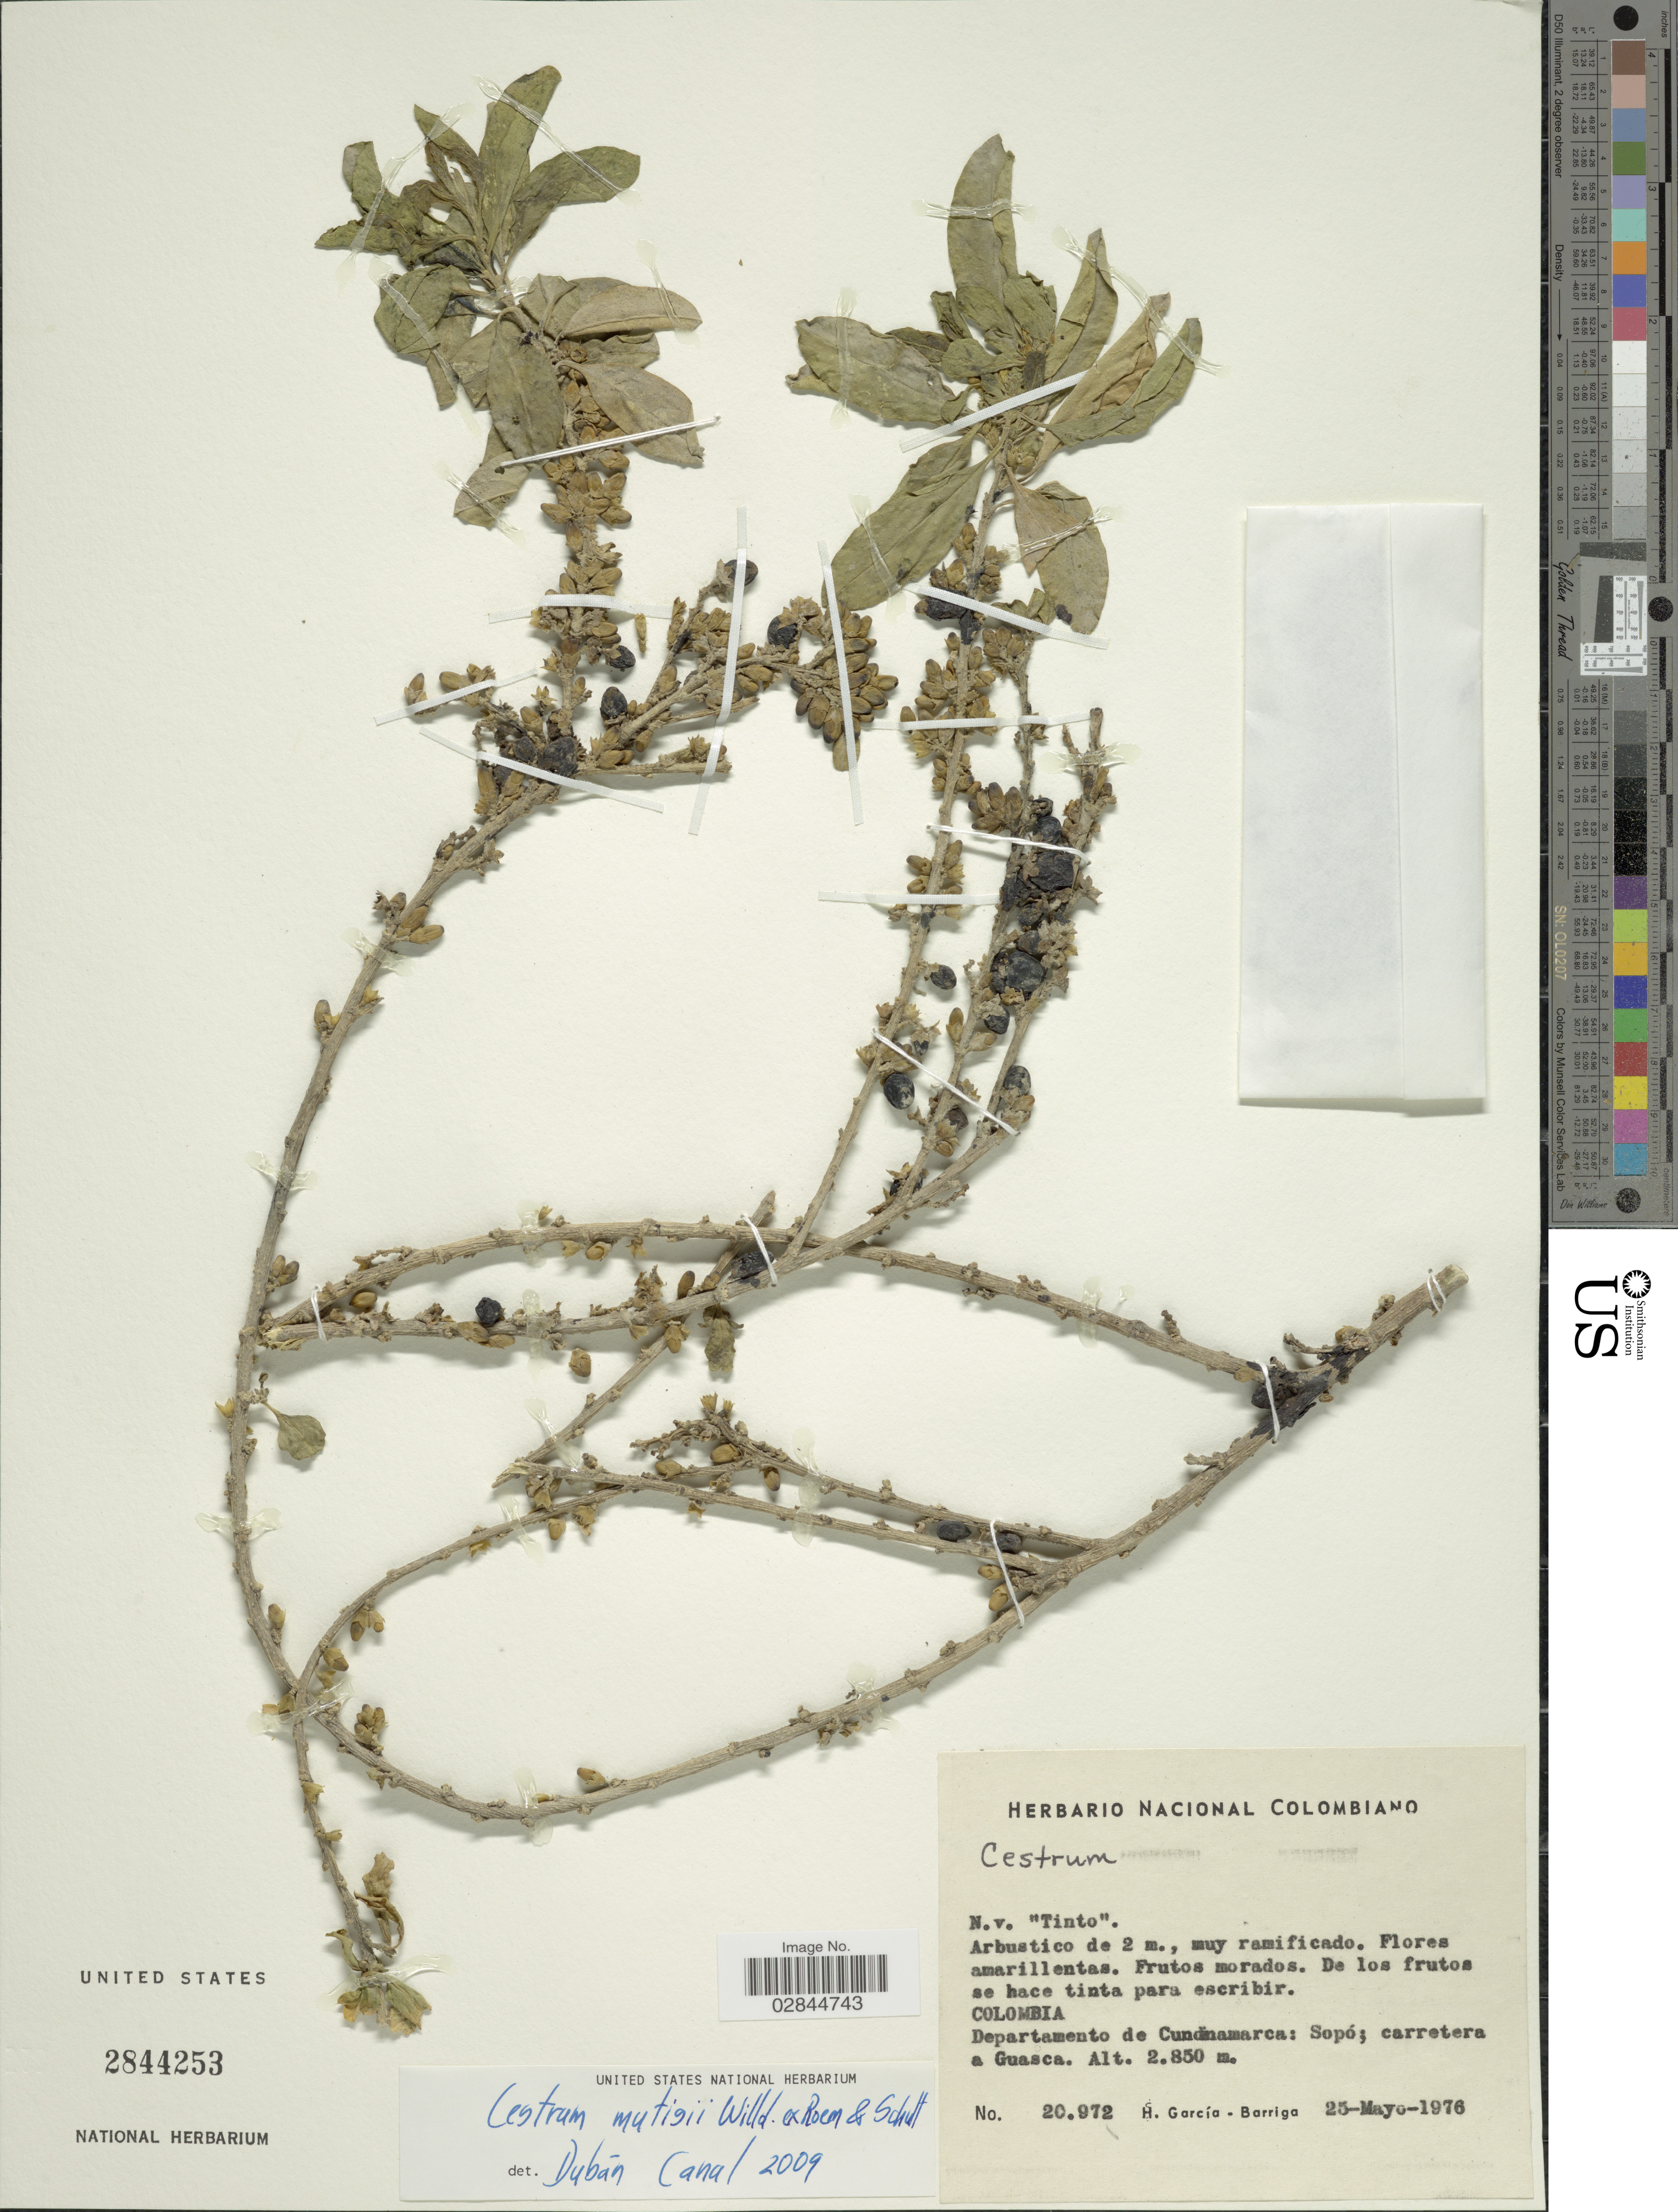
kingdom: Plantae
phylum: Tracheophyta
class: Magnoliopsida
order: Solanales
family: Solanaceae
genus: Cestrum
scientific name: Cestrum mutisii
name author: Willd. ex Roem. & Schult.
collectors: H. García Barriga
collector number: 20972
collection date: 1976-05-25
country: Colombia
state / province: Cundinamarca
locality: Departamento de Cundinamarca: Sopó; carretera a Guasca.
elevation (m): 2850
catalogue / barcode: US 2844253